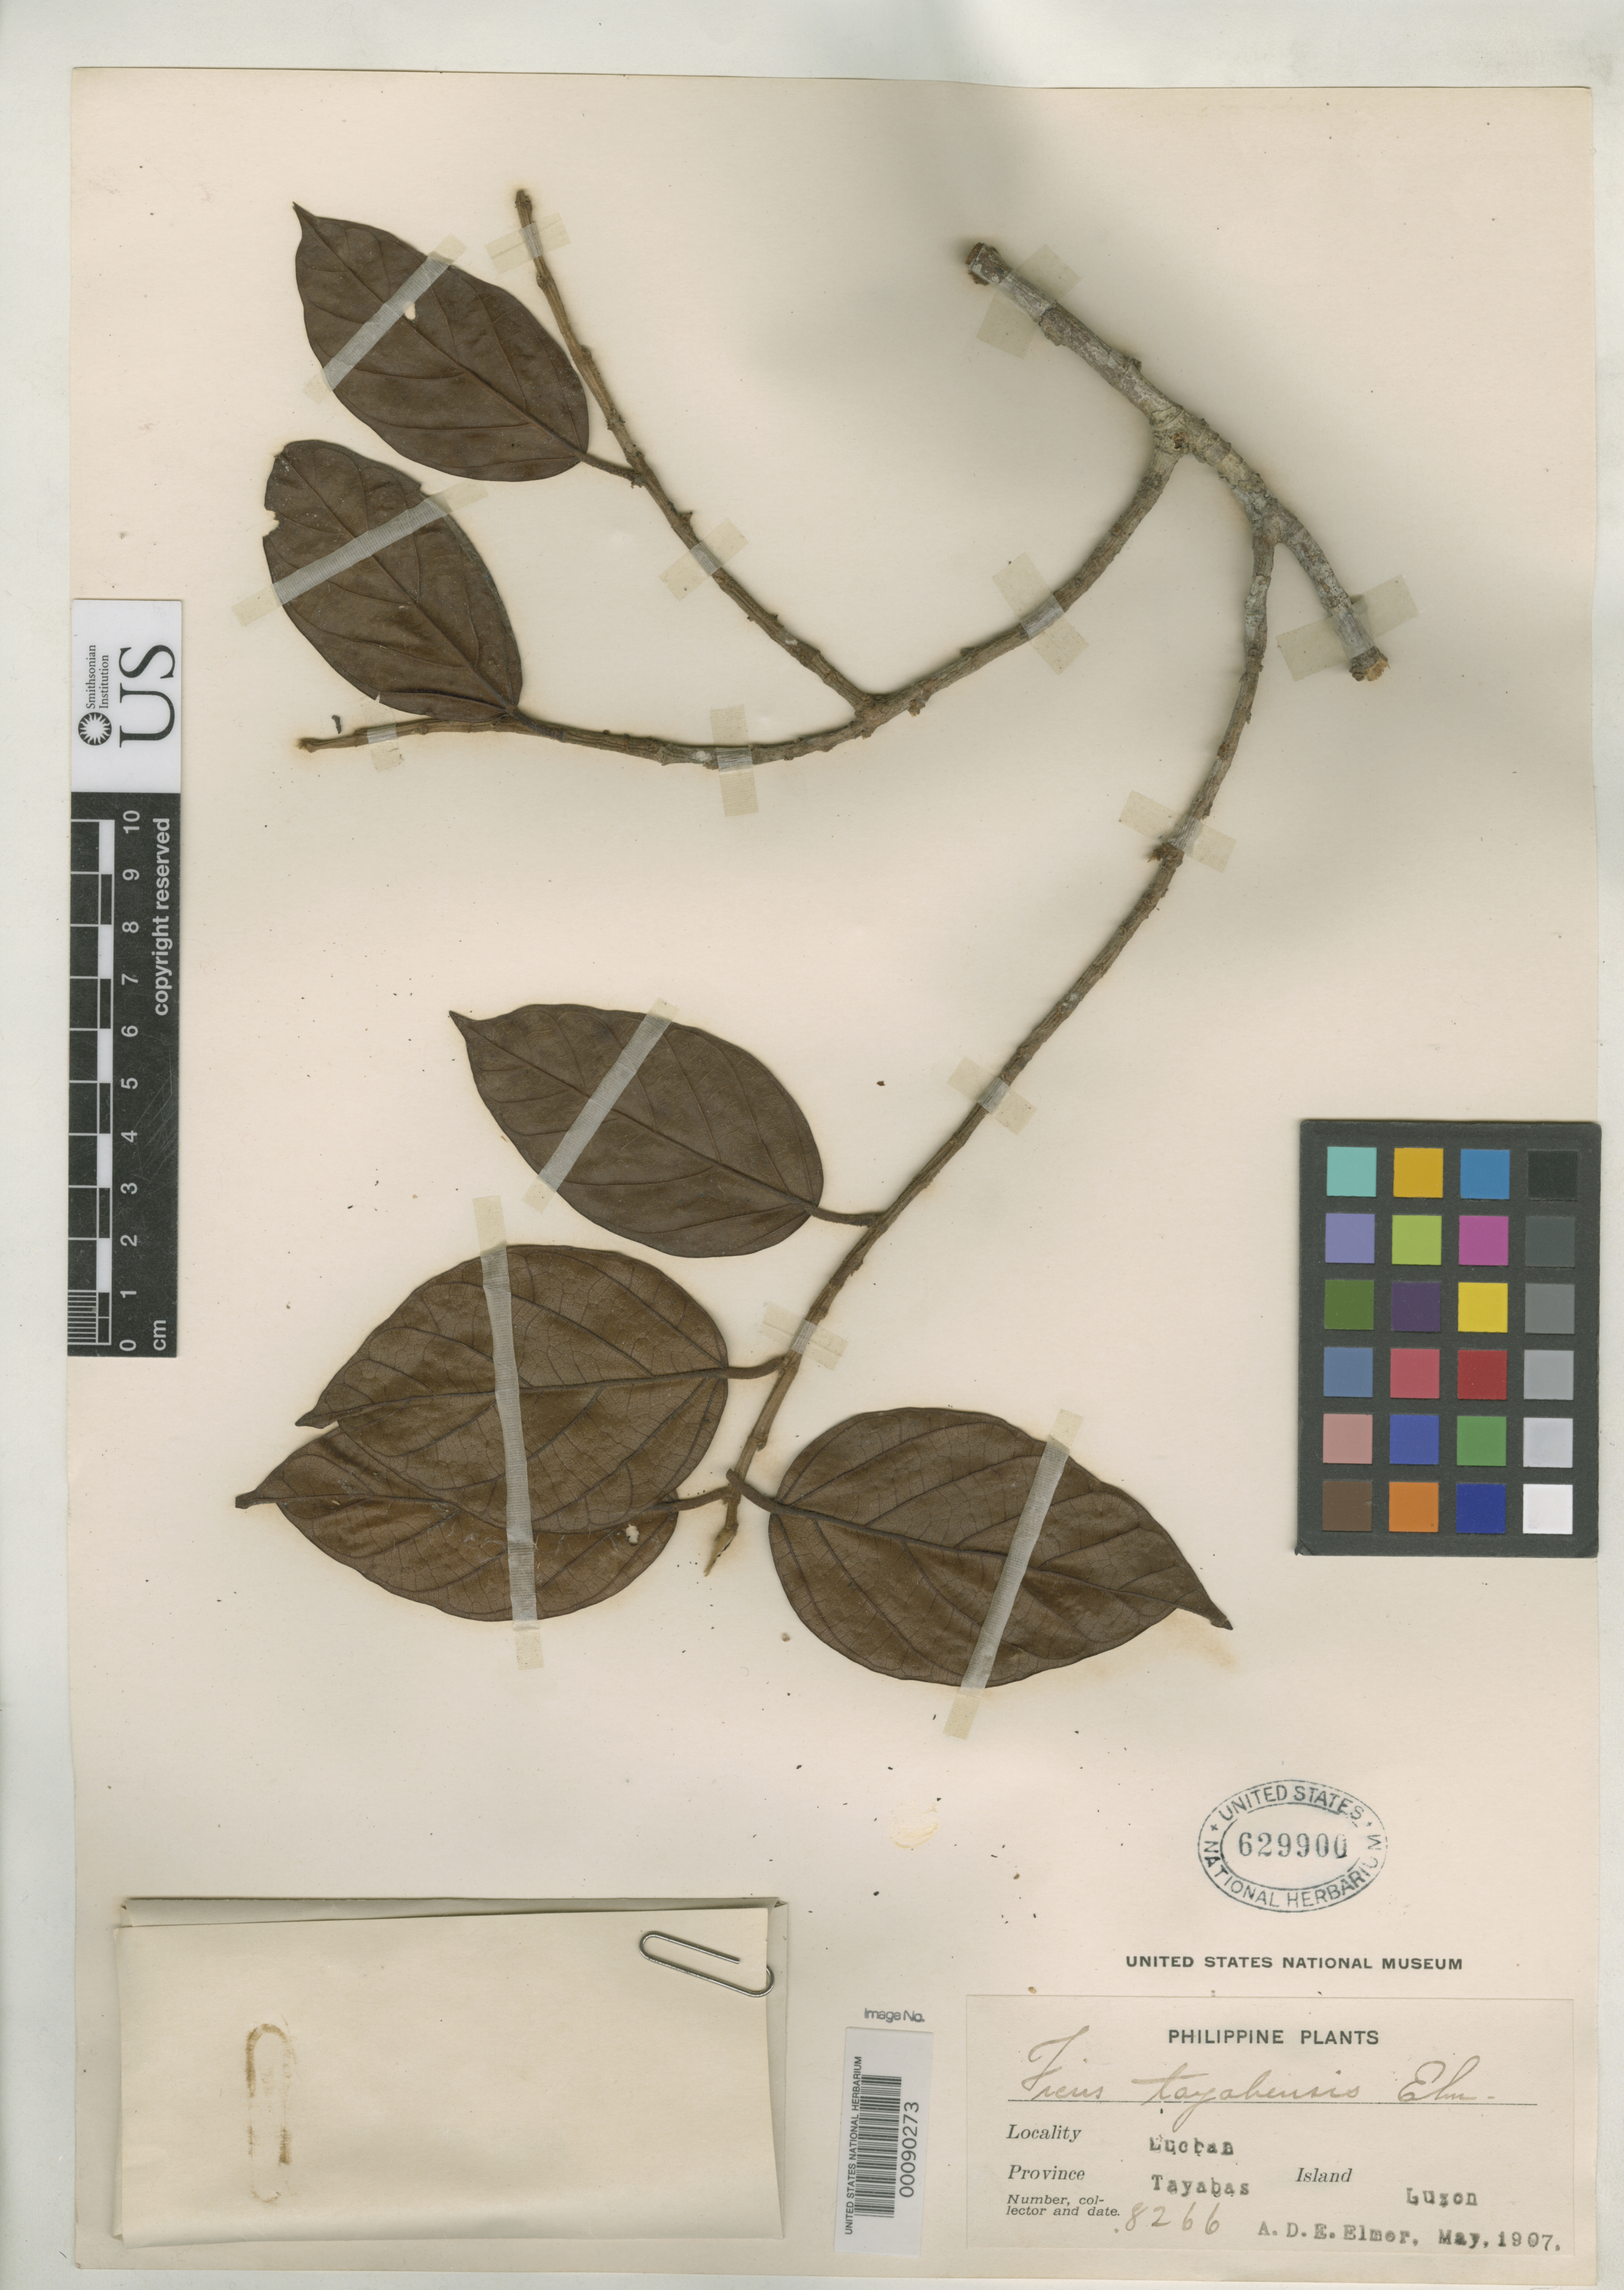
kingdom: Plantae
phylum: Tracheophyta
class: Magnoliopsida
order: Rosales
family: Moraceae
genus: Ficus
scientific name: Ficus tayabensis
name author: Elmer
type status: Isotype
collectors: A. D. E. Elmer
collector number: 8266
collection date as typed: May 1907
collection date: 1907-05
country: Philippines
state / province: Calabarzon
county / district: Quezon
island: Luzon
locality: Lucban, Province of Tayabas, Luzon.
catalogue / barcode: US 629900